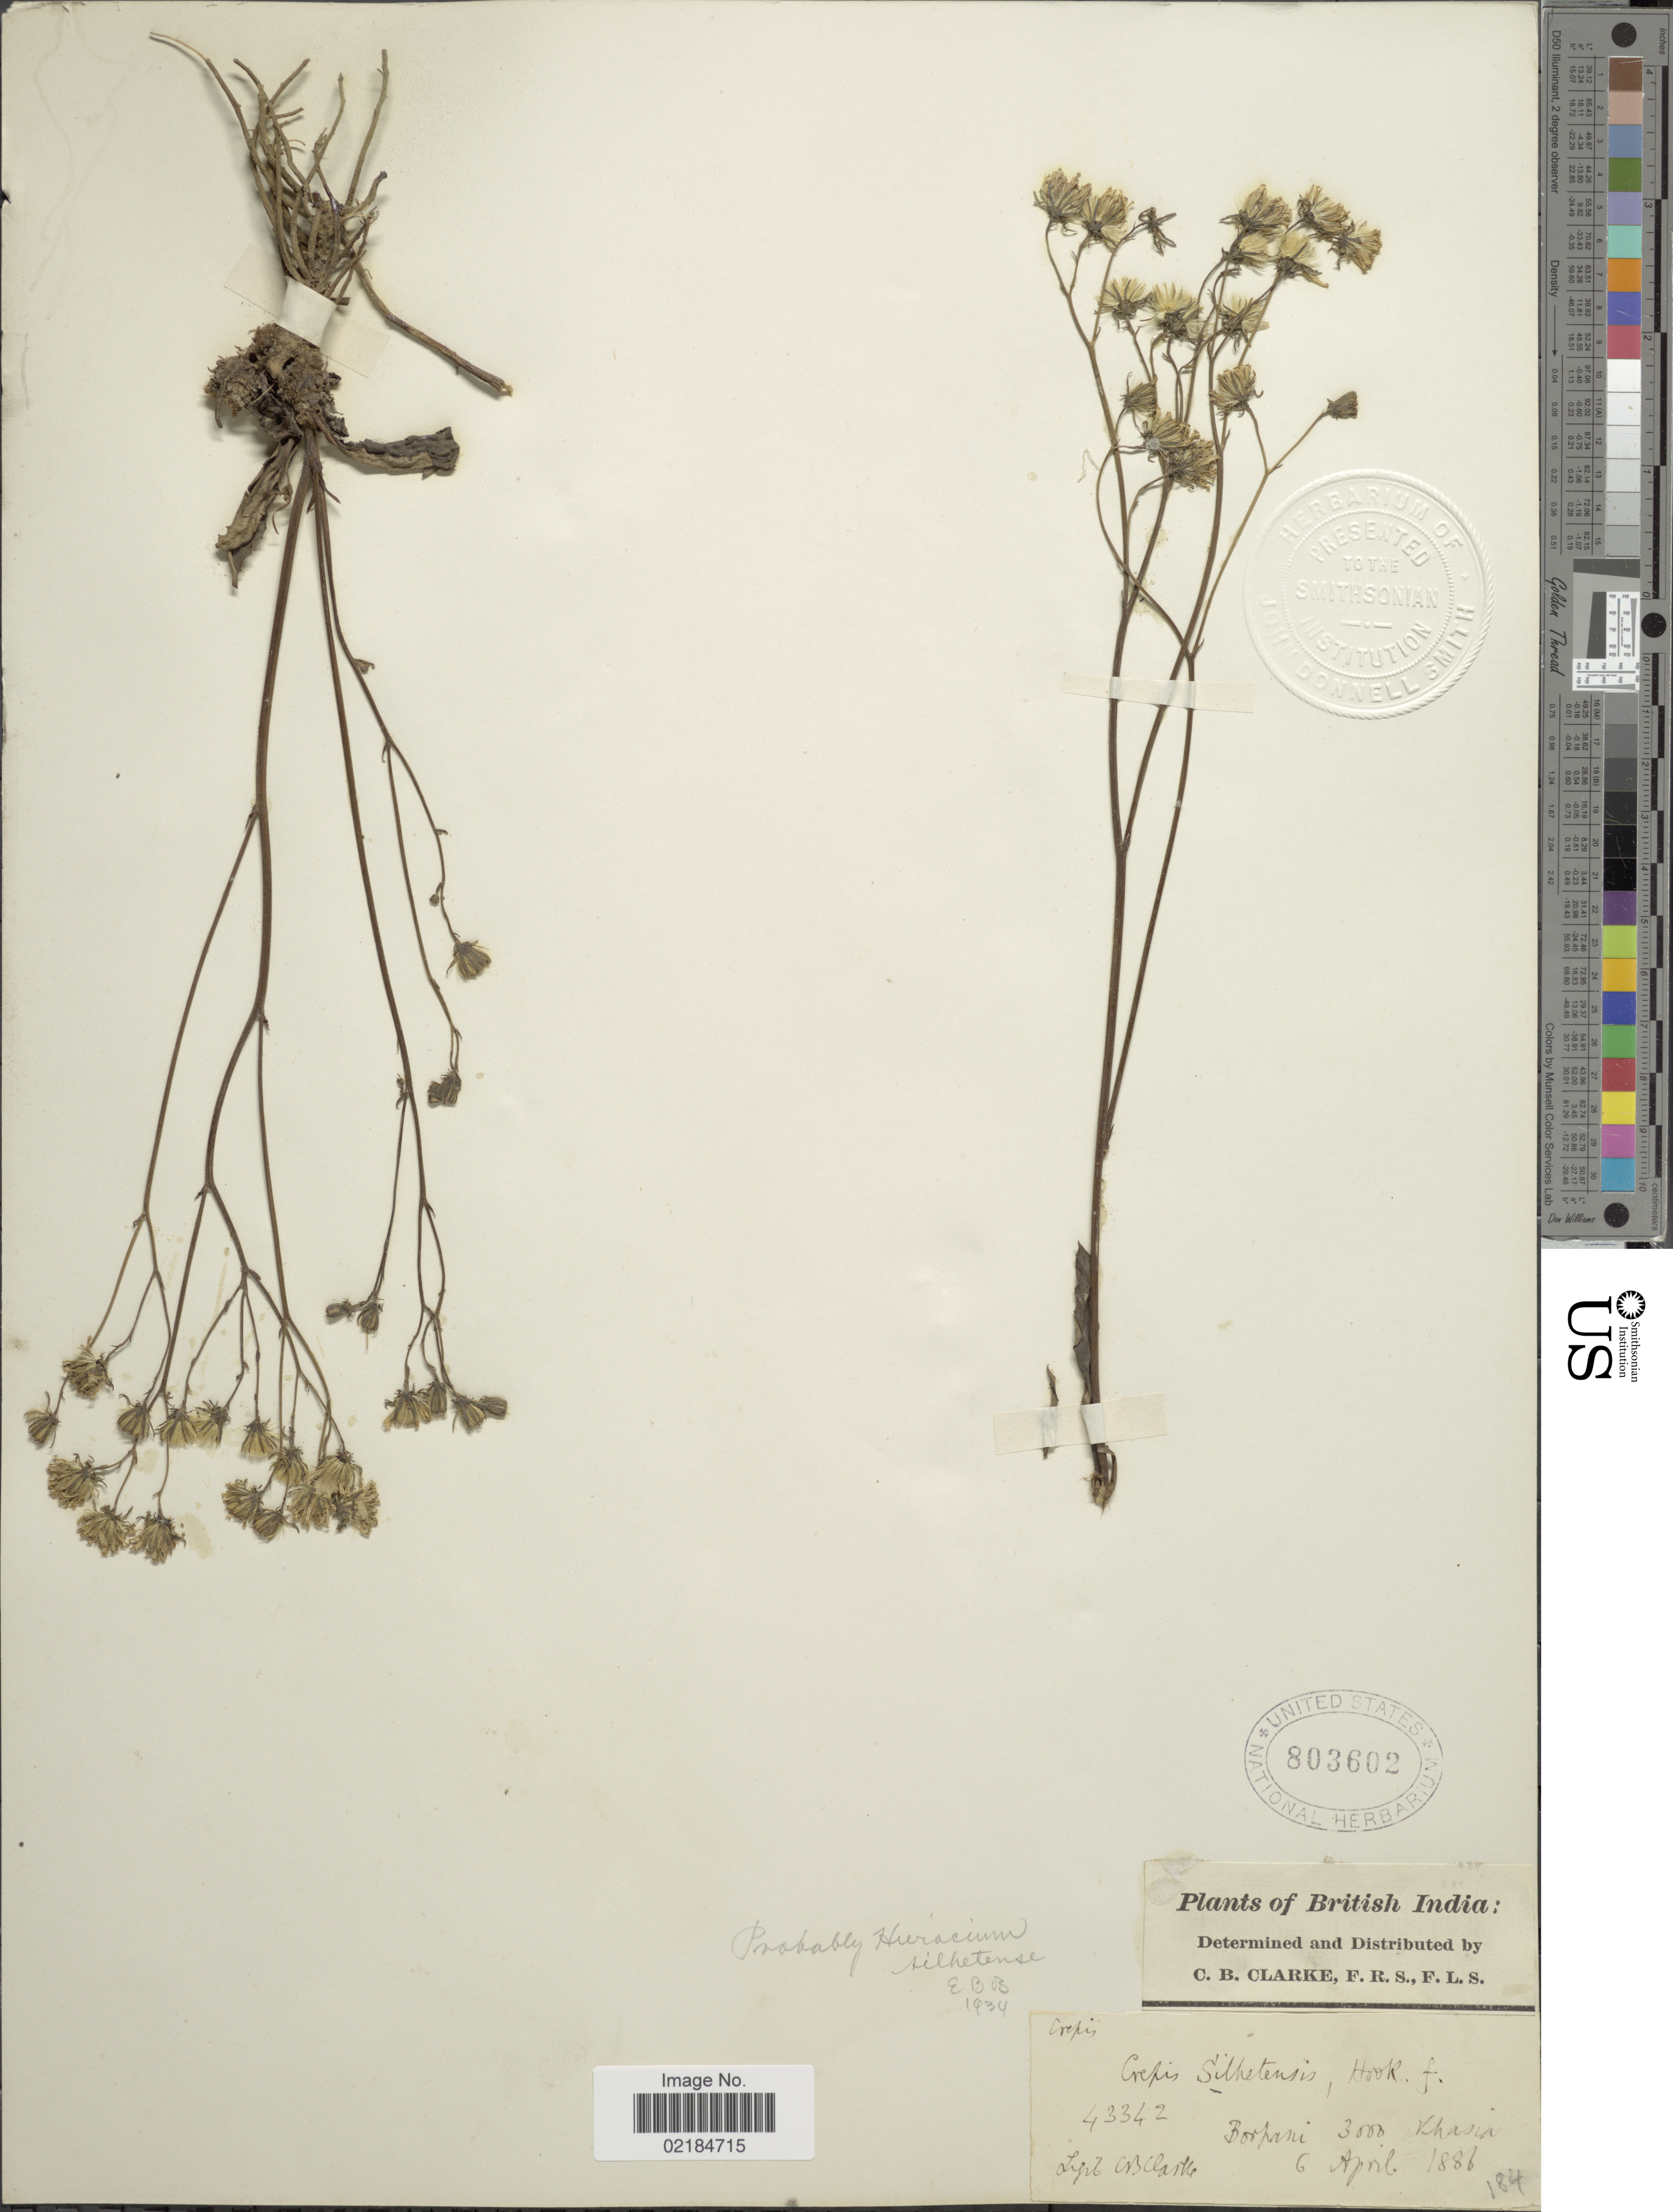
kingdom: Plantae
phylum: Tracheophyta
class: Magnoliopsida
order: Asterales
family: Asteraceae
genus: Youngia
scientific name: Youngia silhetensis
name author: (DC.) Babc. & Stebbins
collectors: C. B. Clarke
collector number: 43342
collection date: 1886-04-06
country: India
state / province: Meghalaya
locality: Borpami, Khasia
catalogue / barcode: US 803602